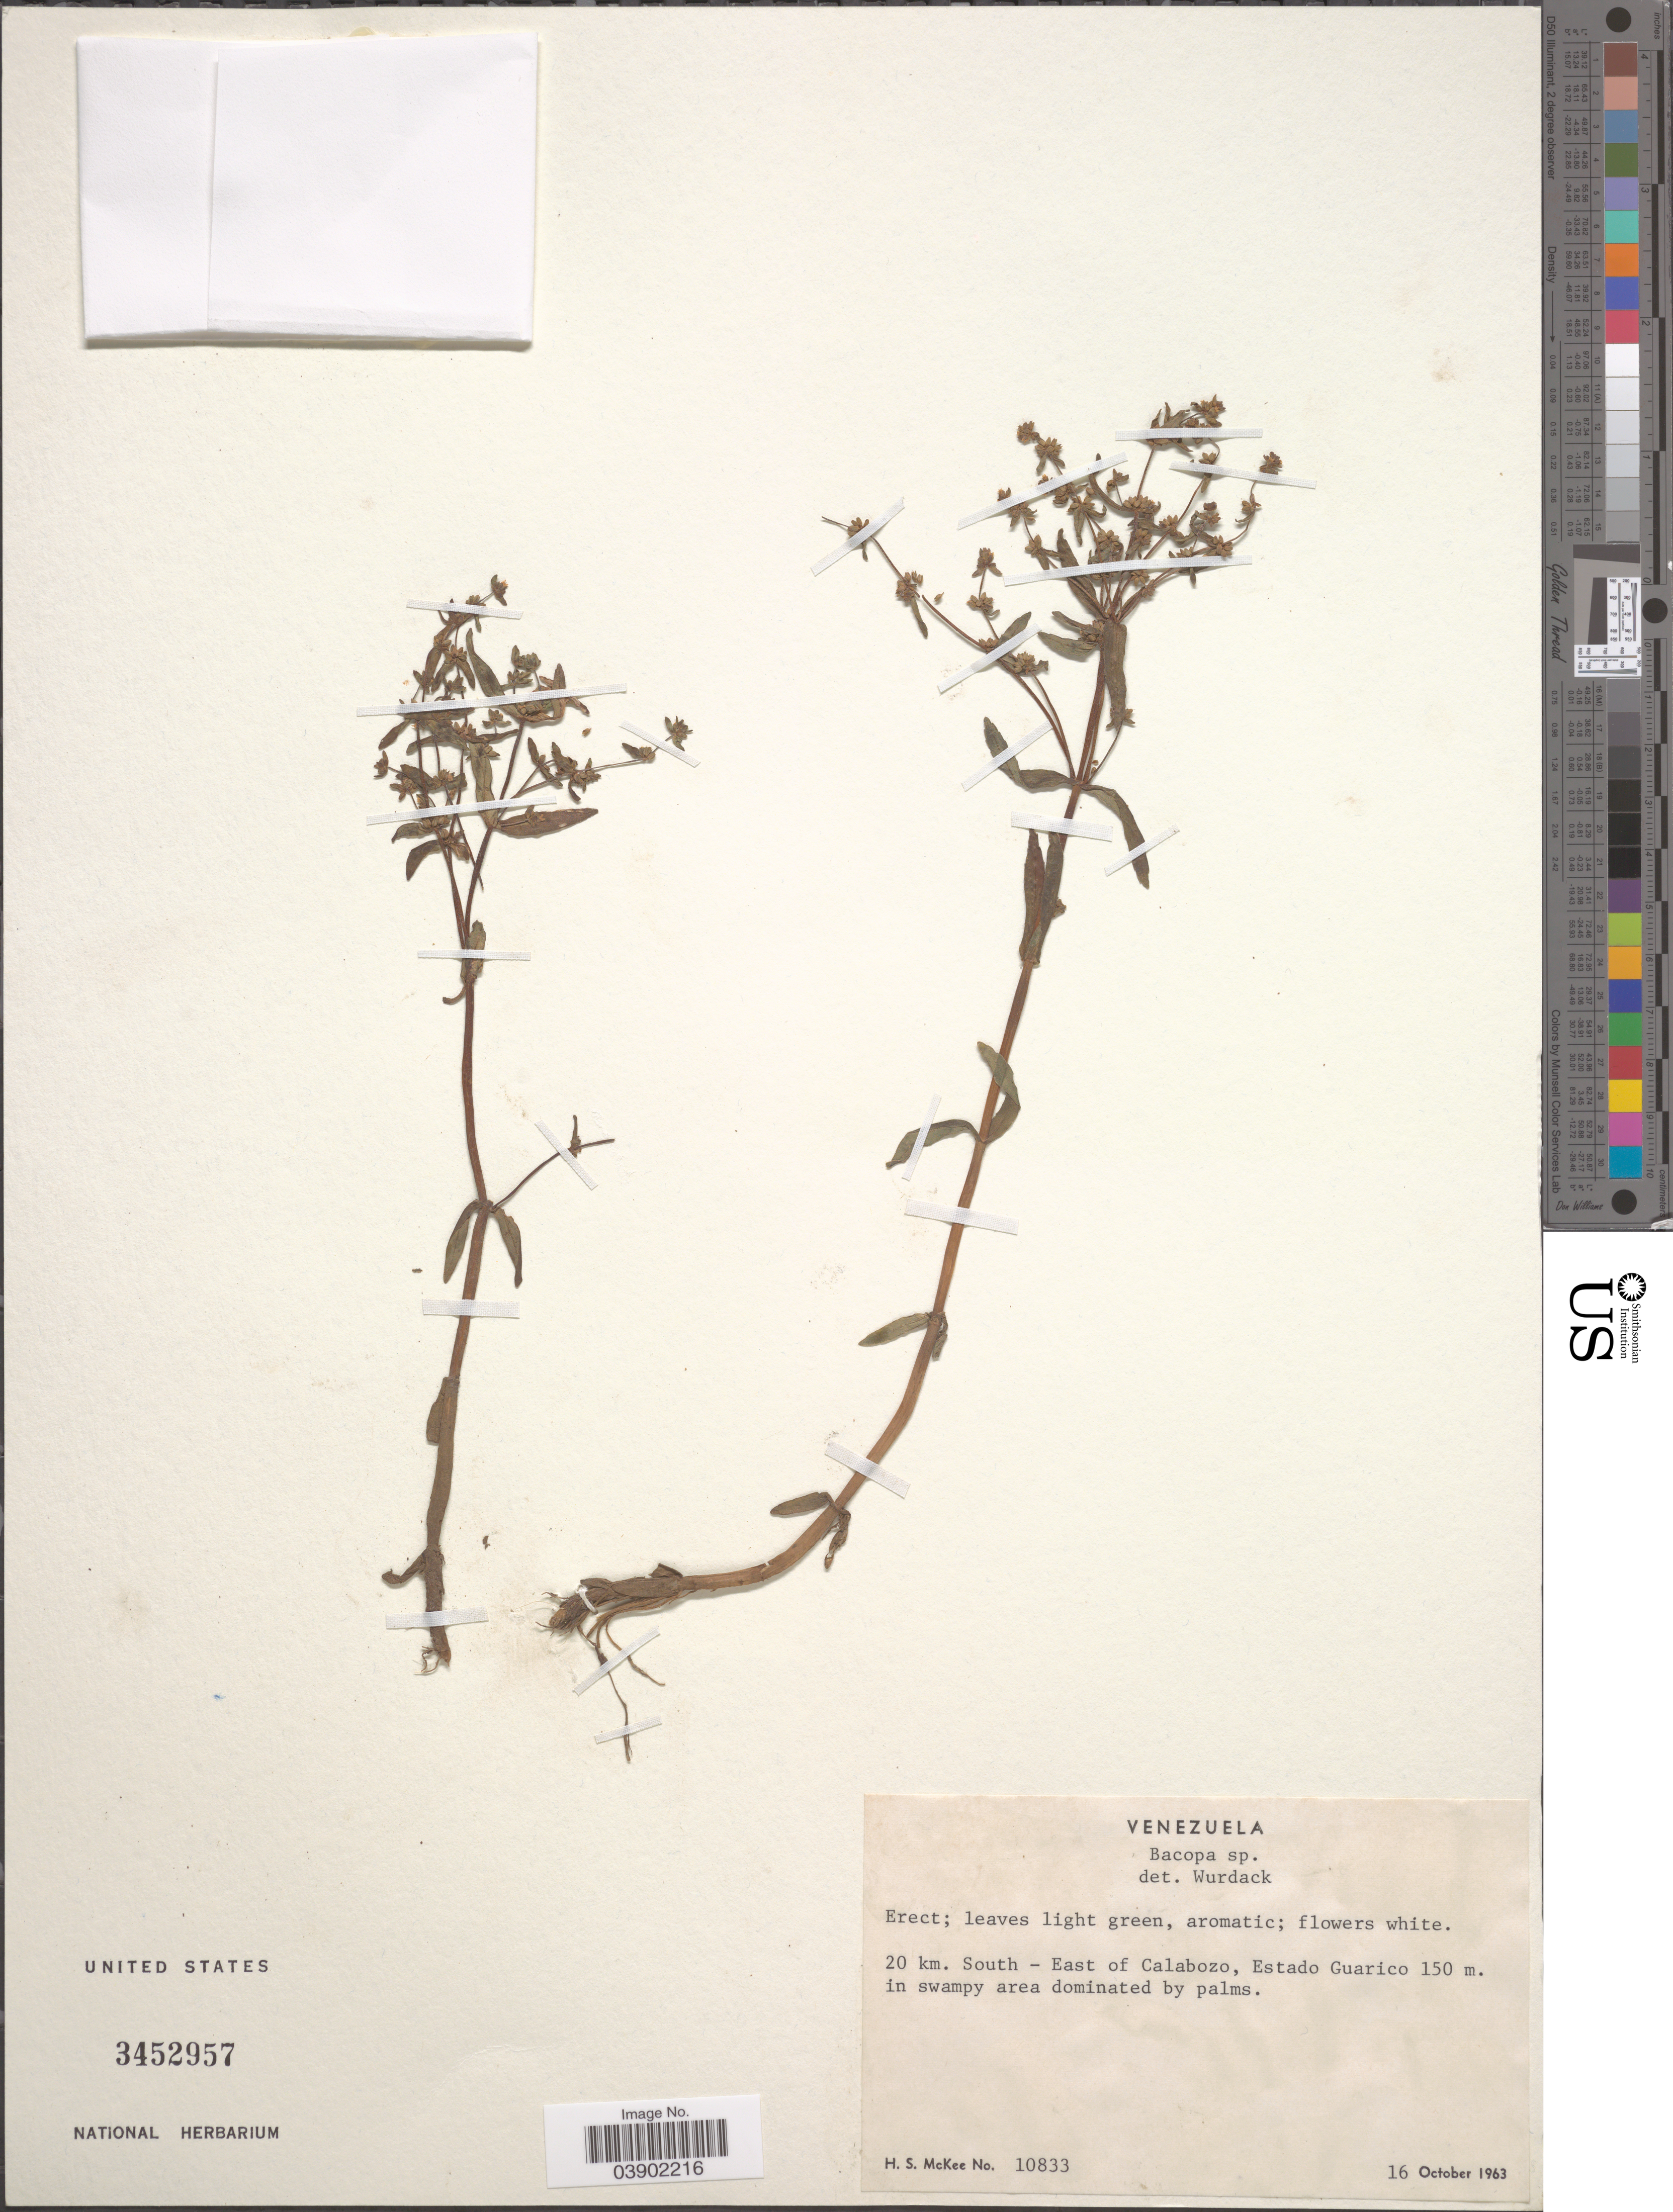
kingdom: Plantae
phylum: Tracheophyta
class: Magnoliopsida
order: Lamiales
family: Plantaginaceae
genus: Bacopa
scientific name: Bacopa sp.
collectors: H. S. McKee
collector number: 10833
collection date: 1963-10-16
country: Venezuela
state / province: Guarico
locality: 20 km. South - East of Calabozo.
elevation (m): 150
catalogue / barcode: US 3452957